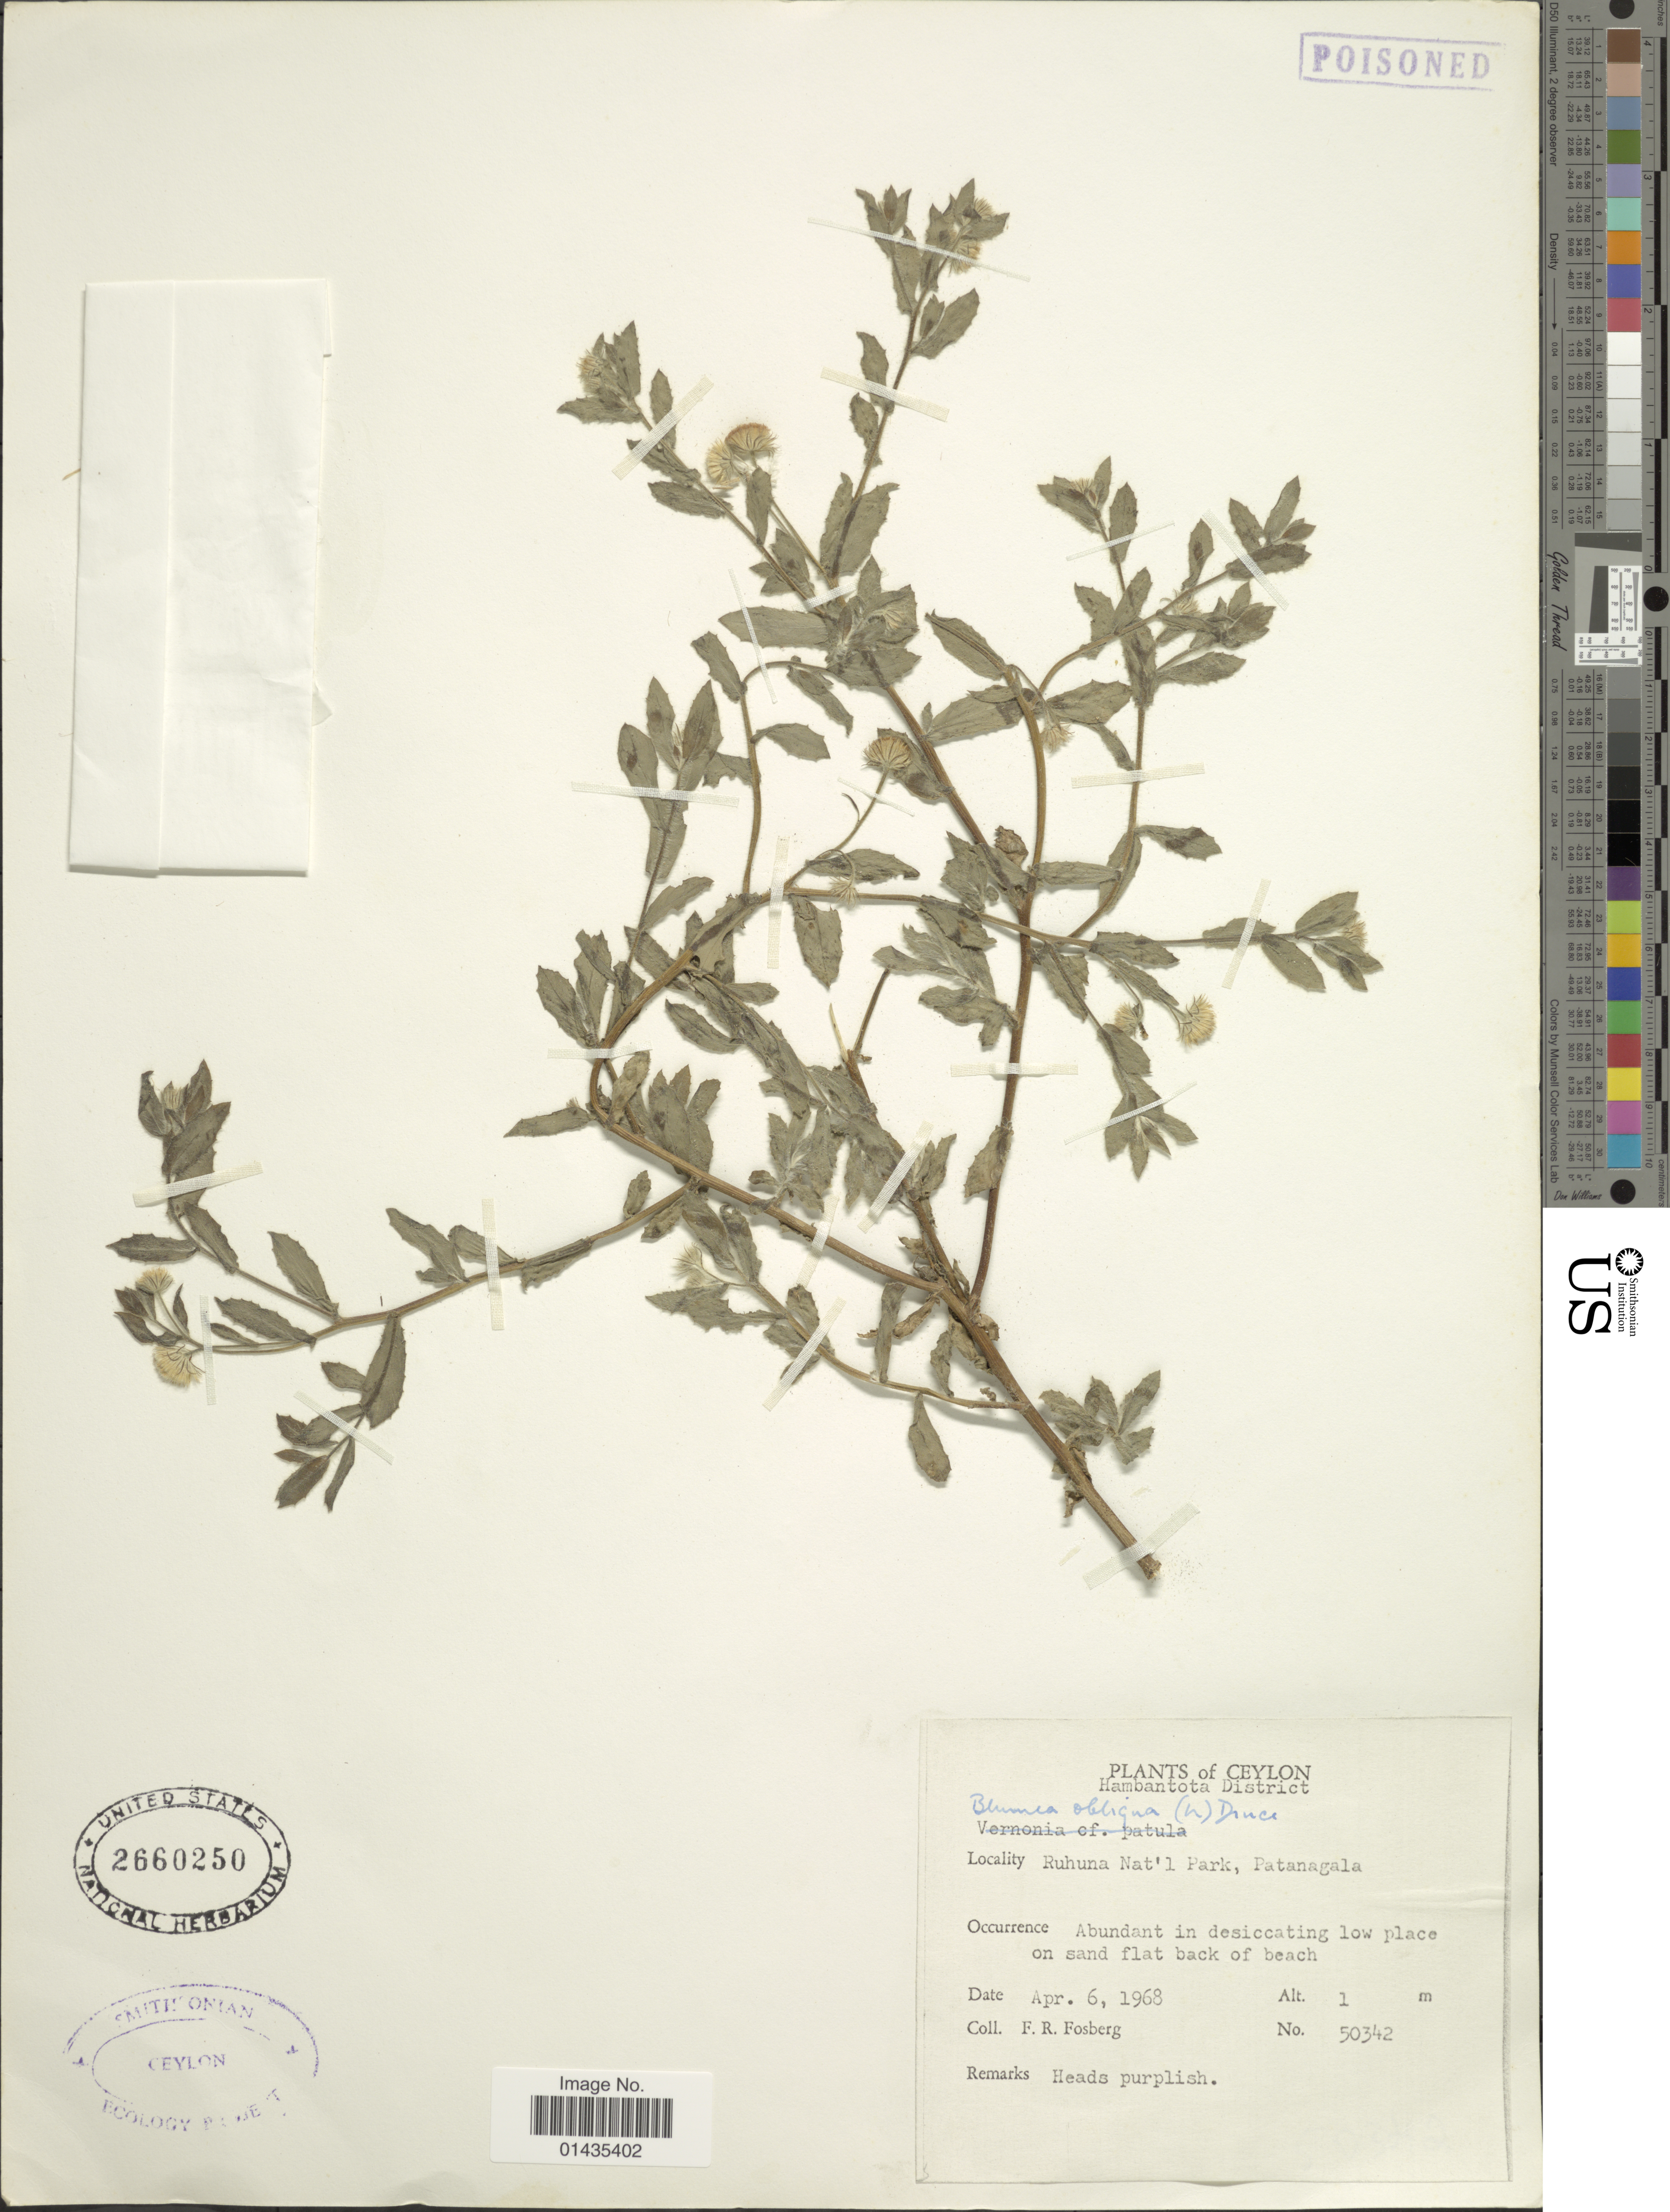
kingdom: Plantae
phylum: Tracheophyta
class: Magnoliopsida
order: Asterales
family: Asteraceae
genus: Blumea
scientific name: Blumea obliqua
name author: (L.) Druce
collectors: F. R. Fosberg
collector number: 50342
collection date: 1968-04-06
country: Sri Lanka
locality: Ceylon, Hambantota District, Ruhuna Nat'l Park, Patanagala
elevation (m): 1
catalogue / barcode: US 2660250